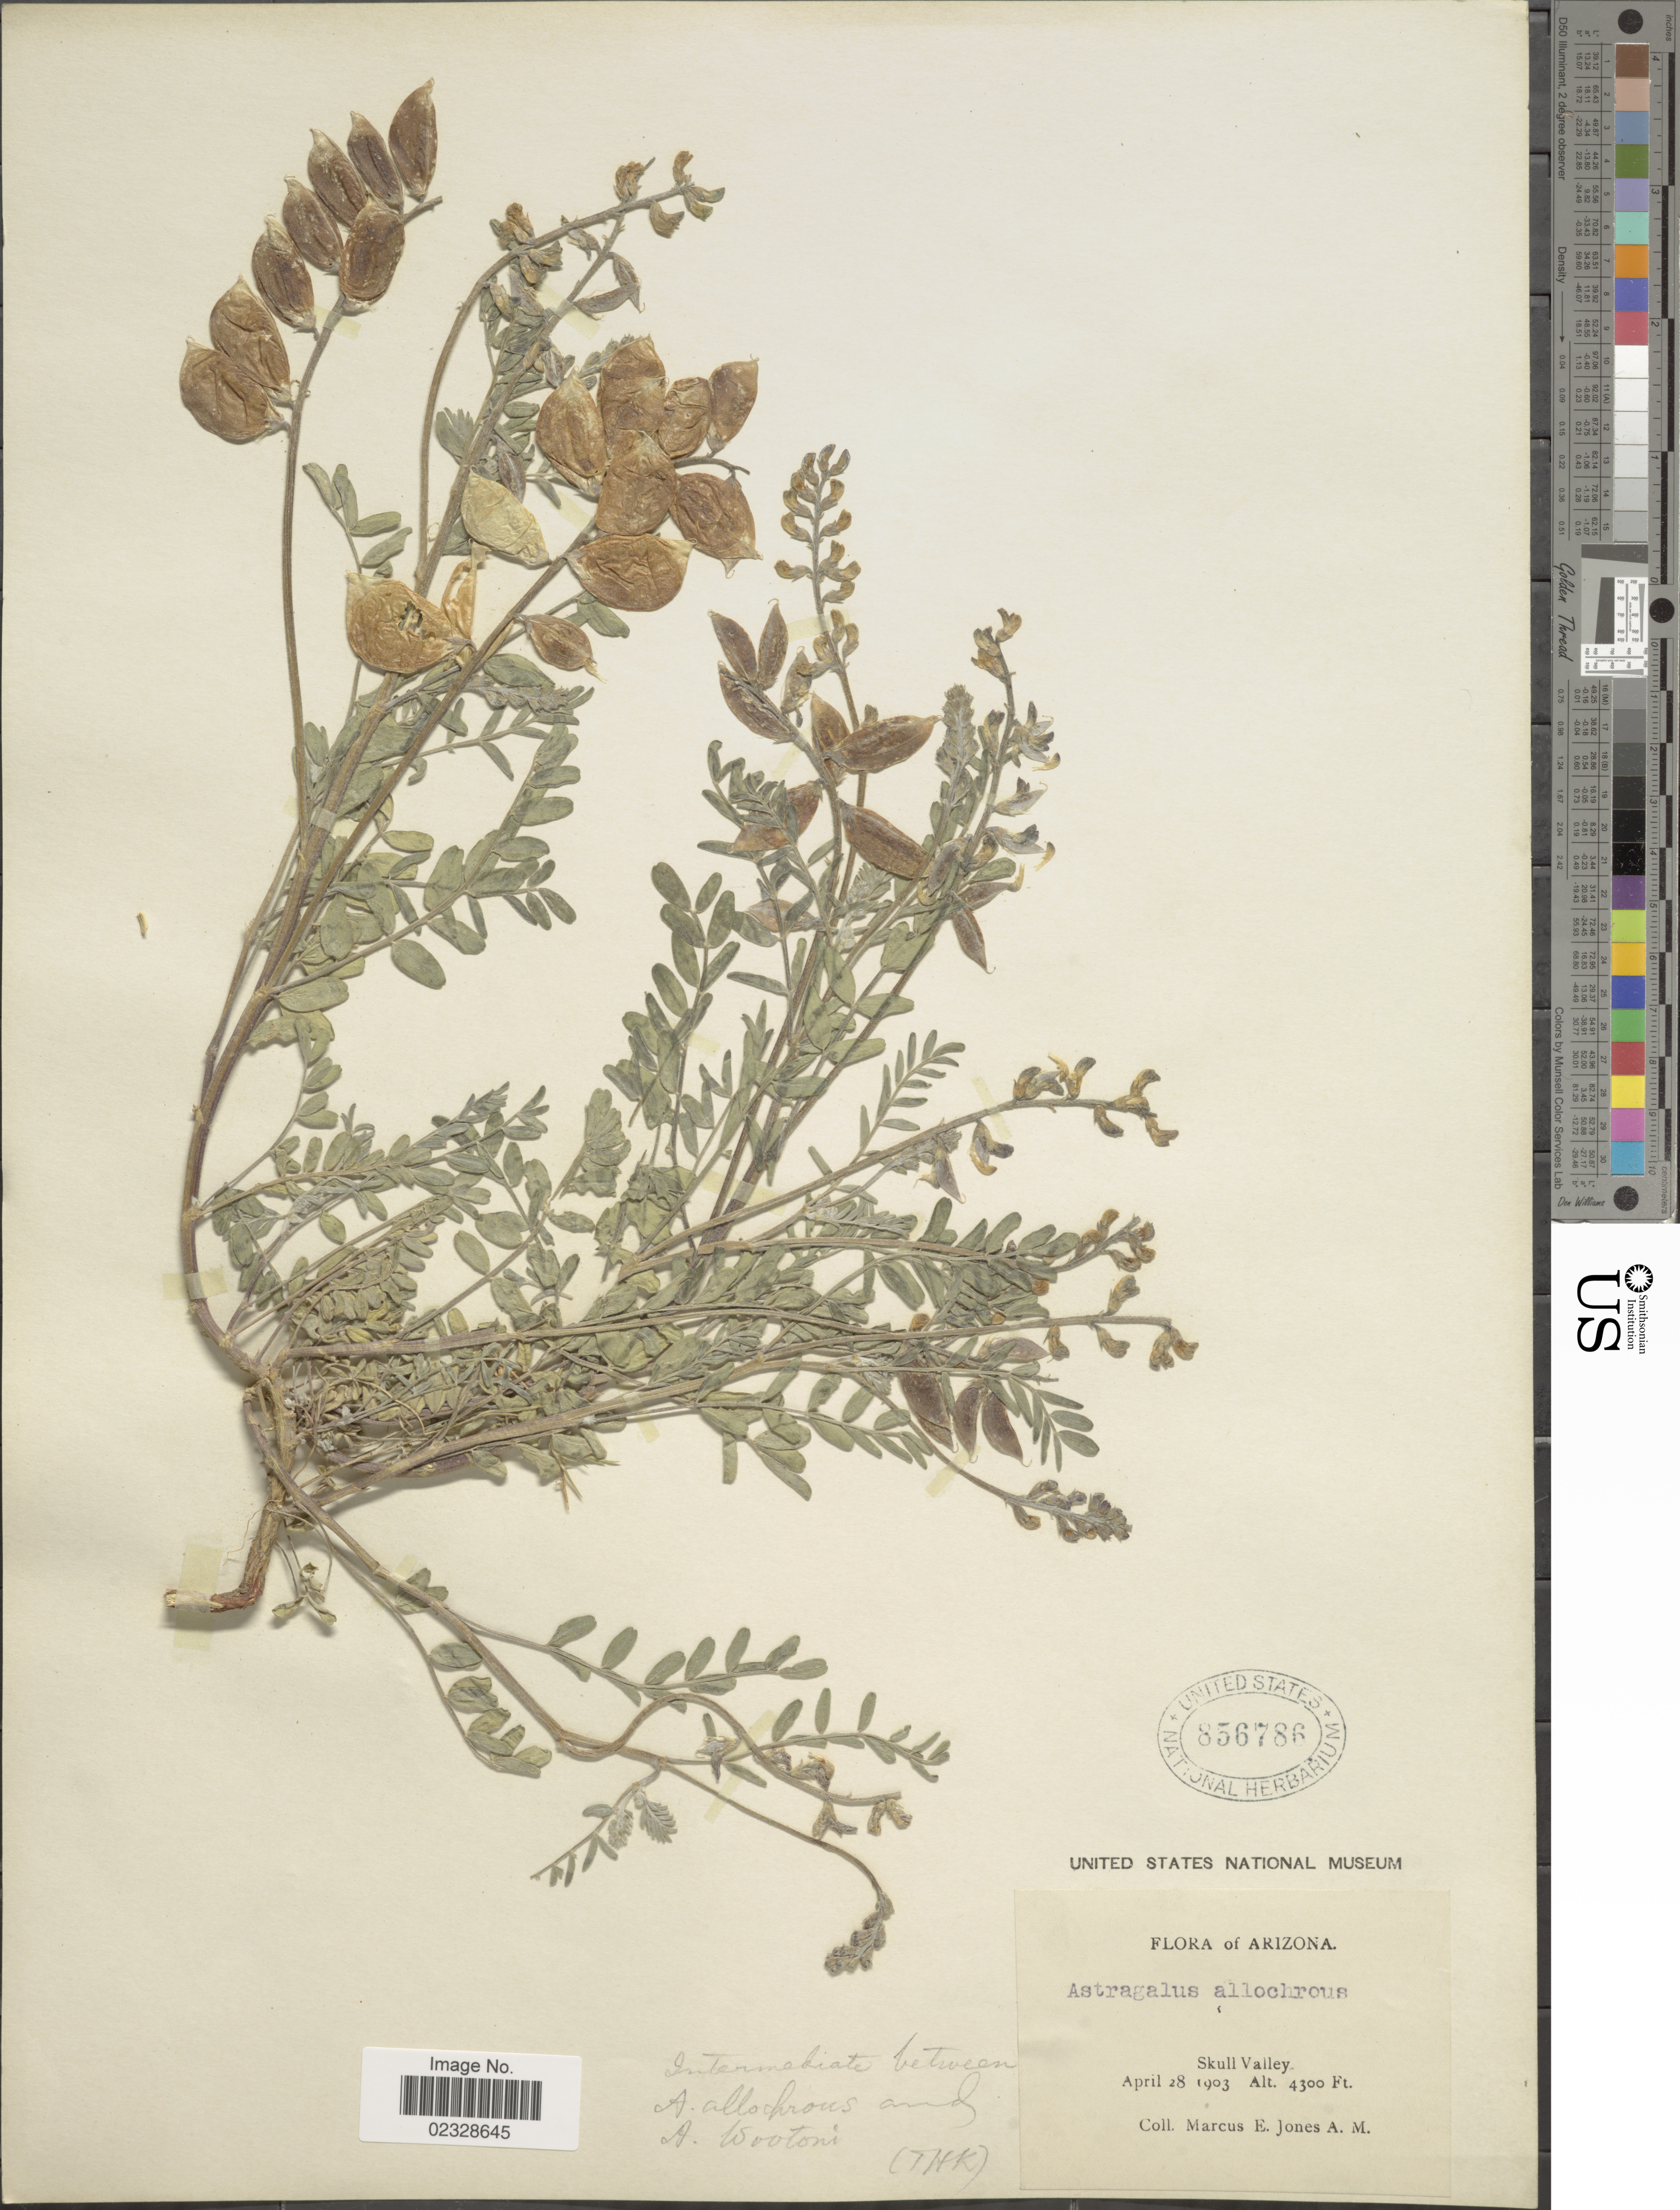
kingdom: Plantae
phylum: Tracheophyta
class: Magnoliopsida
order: Fabales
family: Fabaceae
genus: Astragalus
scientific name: Astragalus allochrous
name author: A. Gray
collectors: M. E. Jones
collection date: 1903-04-28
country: United States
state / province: Arizona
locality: Skull Valley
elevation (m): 1311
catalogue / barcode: US 856786